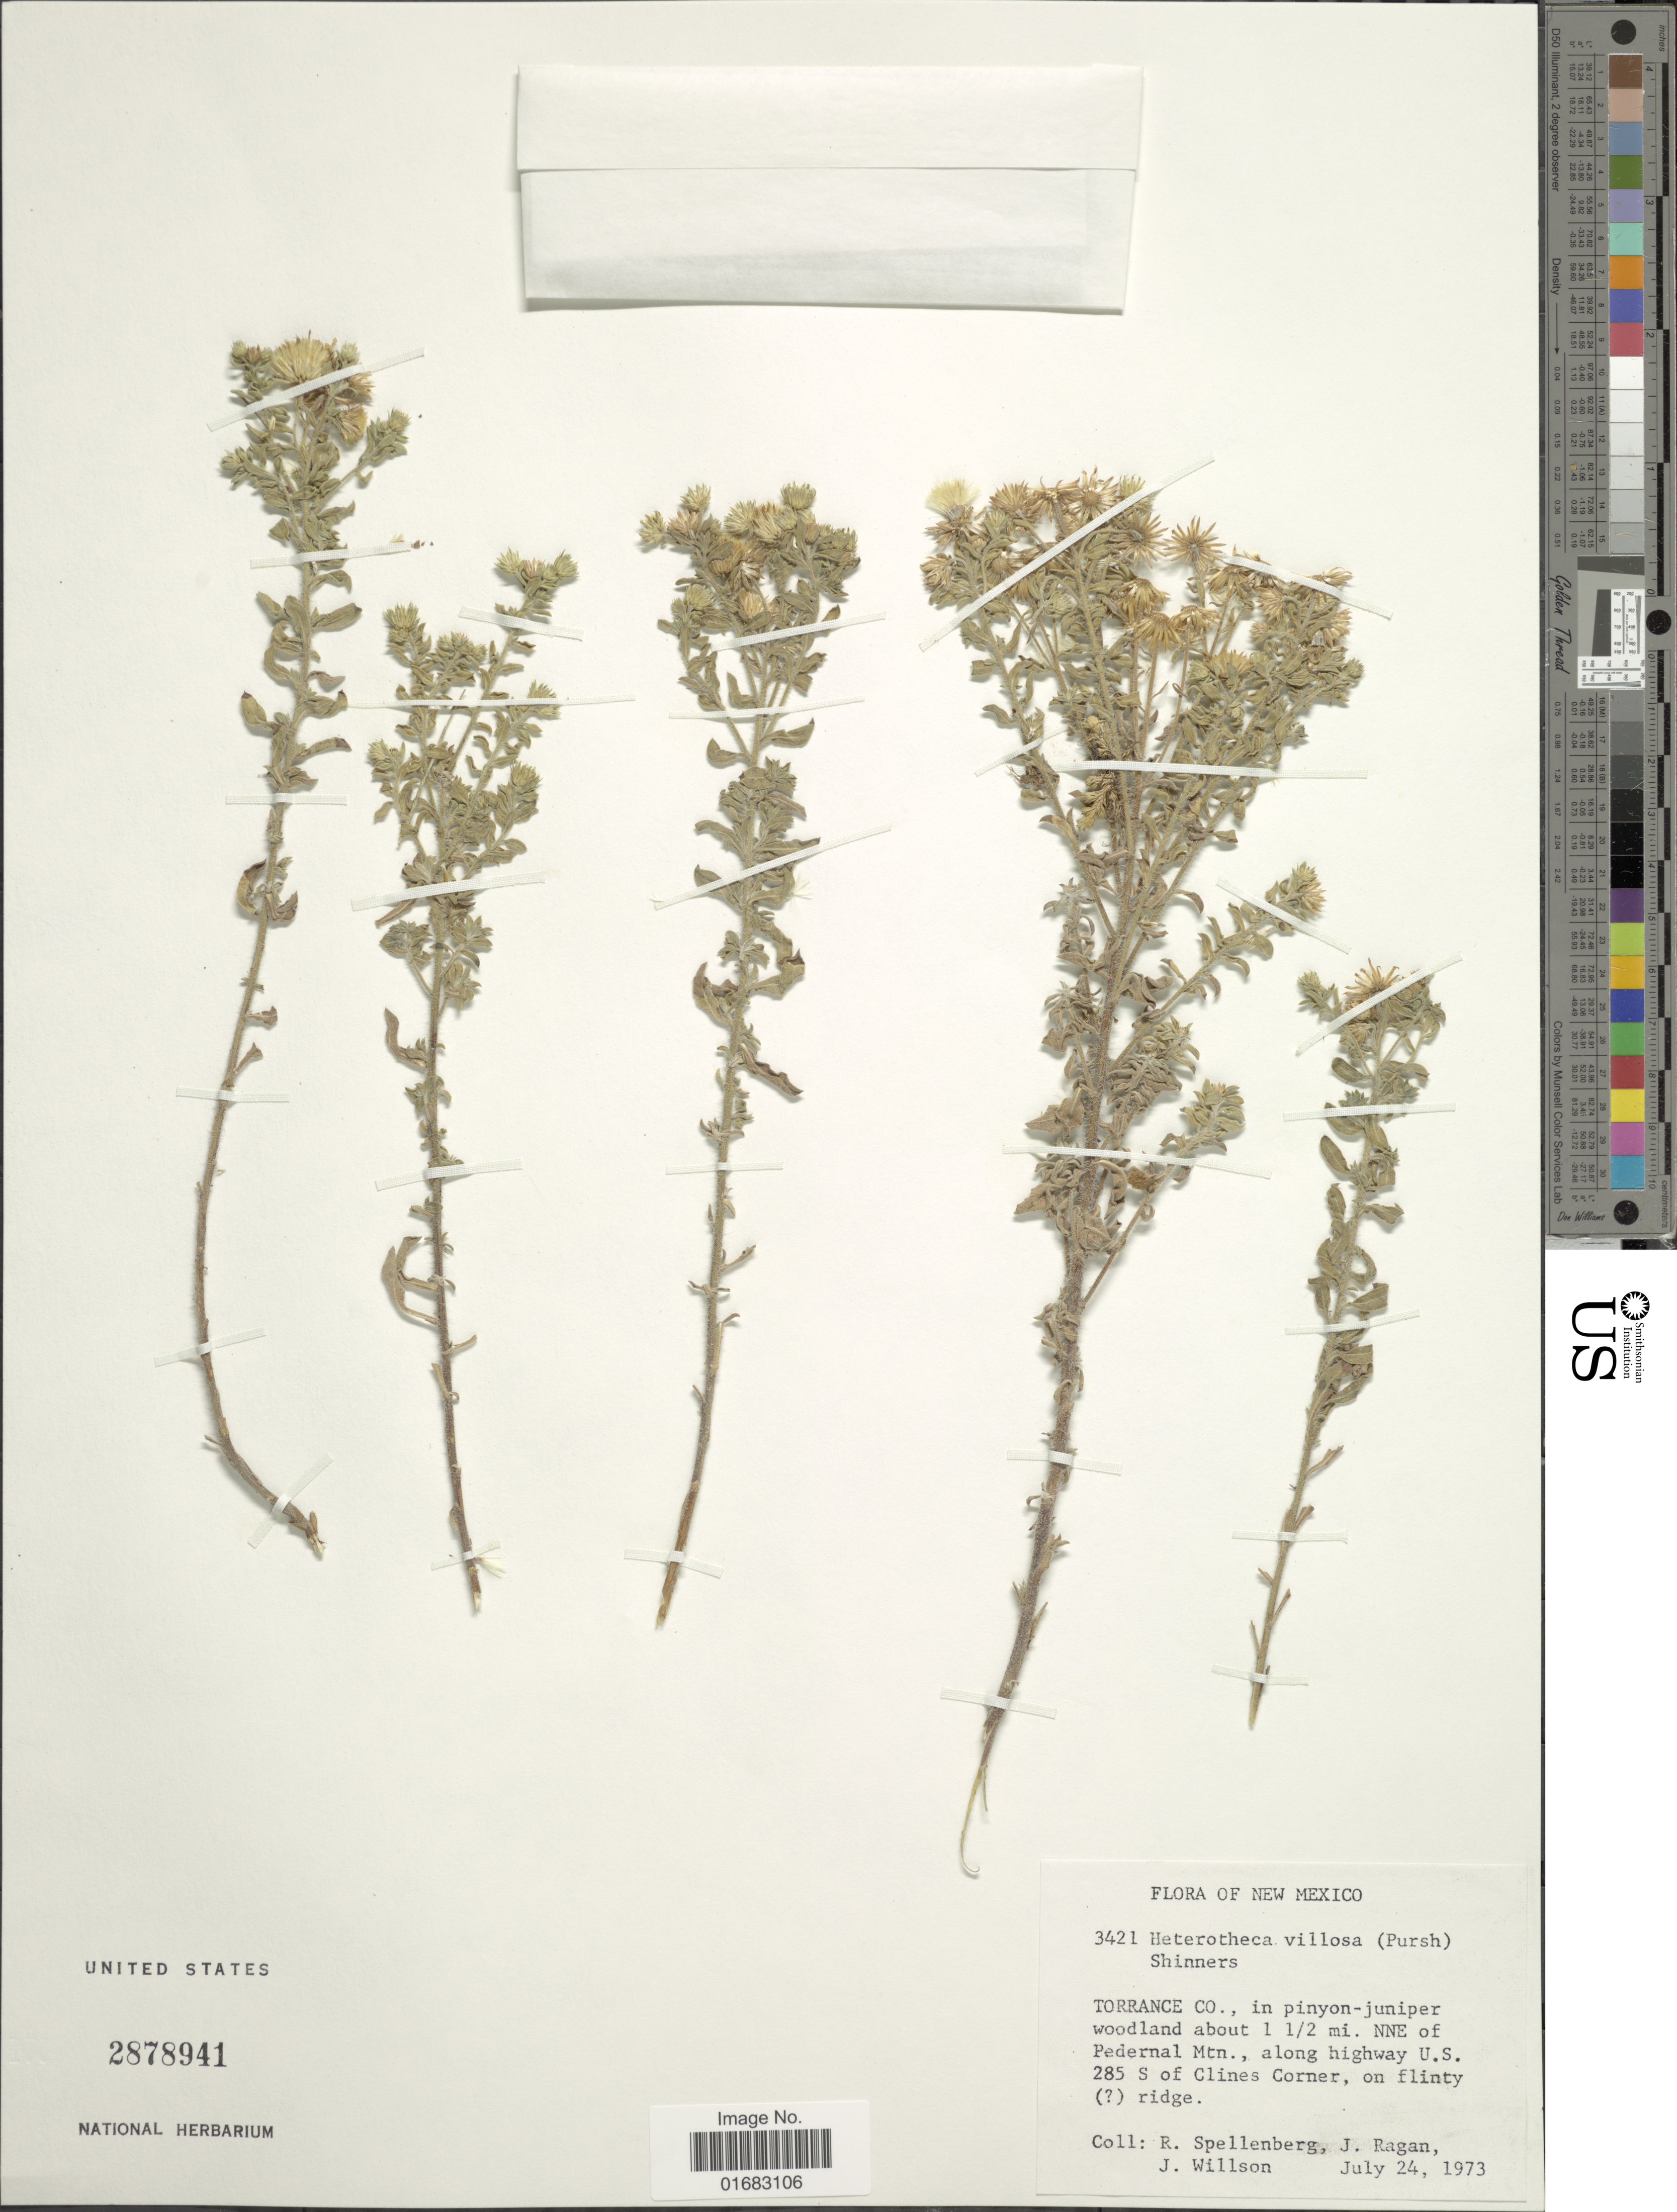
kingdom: Plantae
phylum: Tracheophyta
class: Magnoliopsida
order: Asterales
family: Asteraceae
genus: Heterotheca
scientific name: Heterotheca villosa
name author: (Pursh) Shinners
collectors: R. Spellenberg, J. Ragan & J. Willson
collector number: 3421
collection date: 1973-07-24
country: United States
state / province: New Mexico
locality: New Mexico. Torrance Co., in pinyon-juniper woodland about 1 1/2 mi. NNE of Pedernal Mtn., along highway U. S. 285 S of Clines Corner, on flinty ( [unsure placement]) ridge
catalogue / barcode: US 2878941